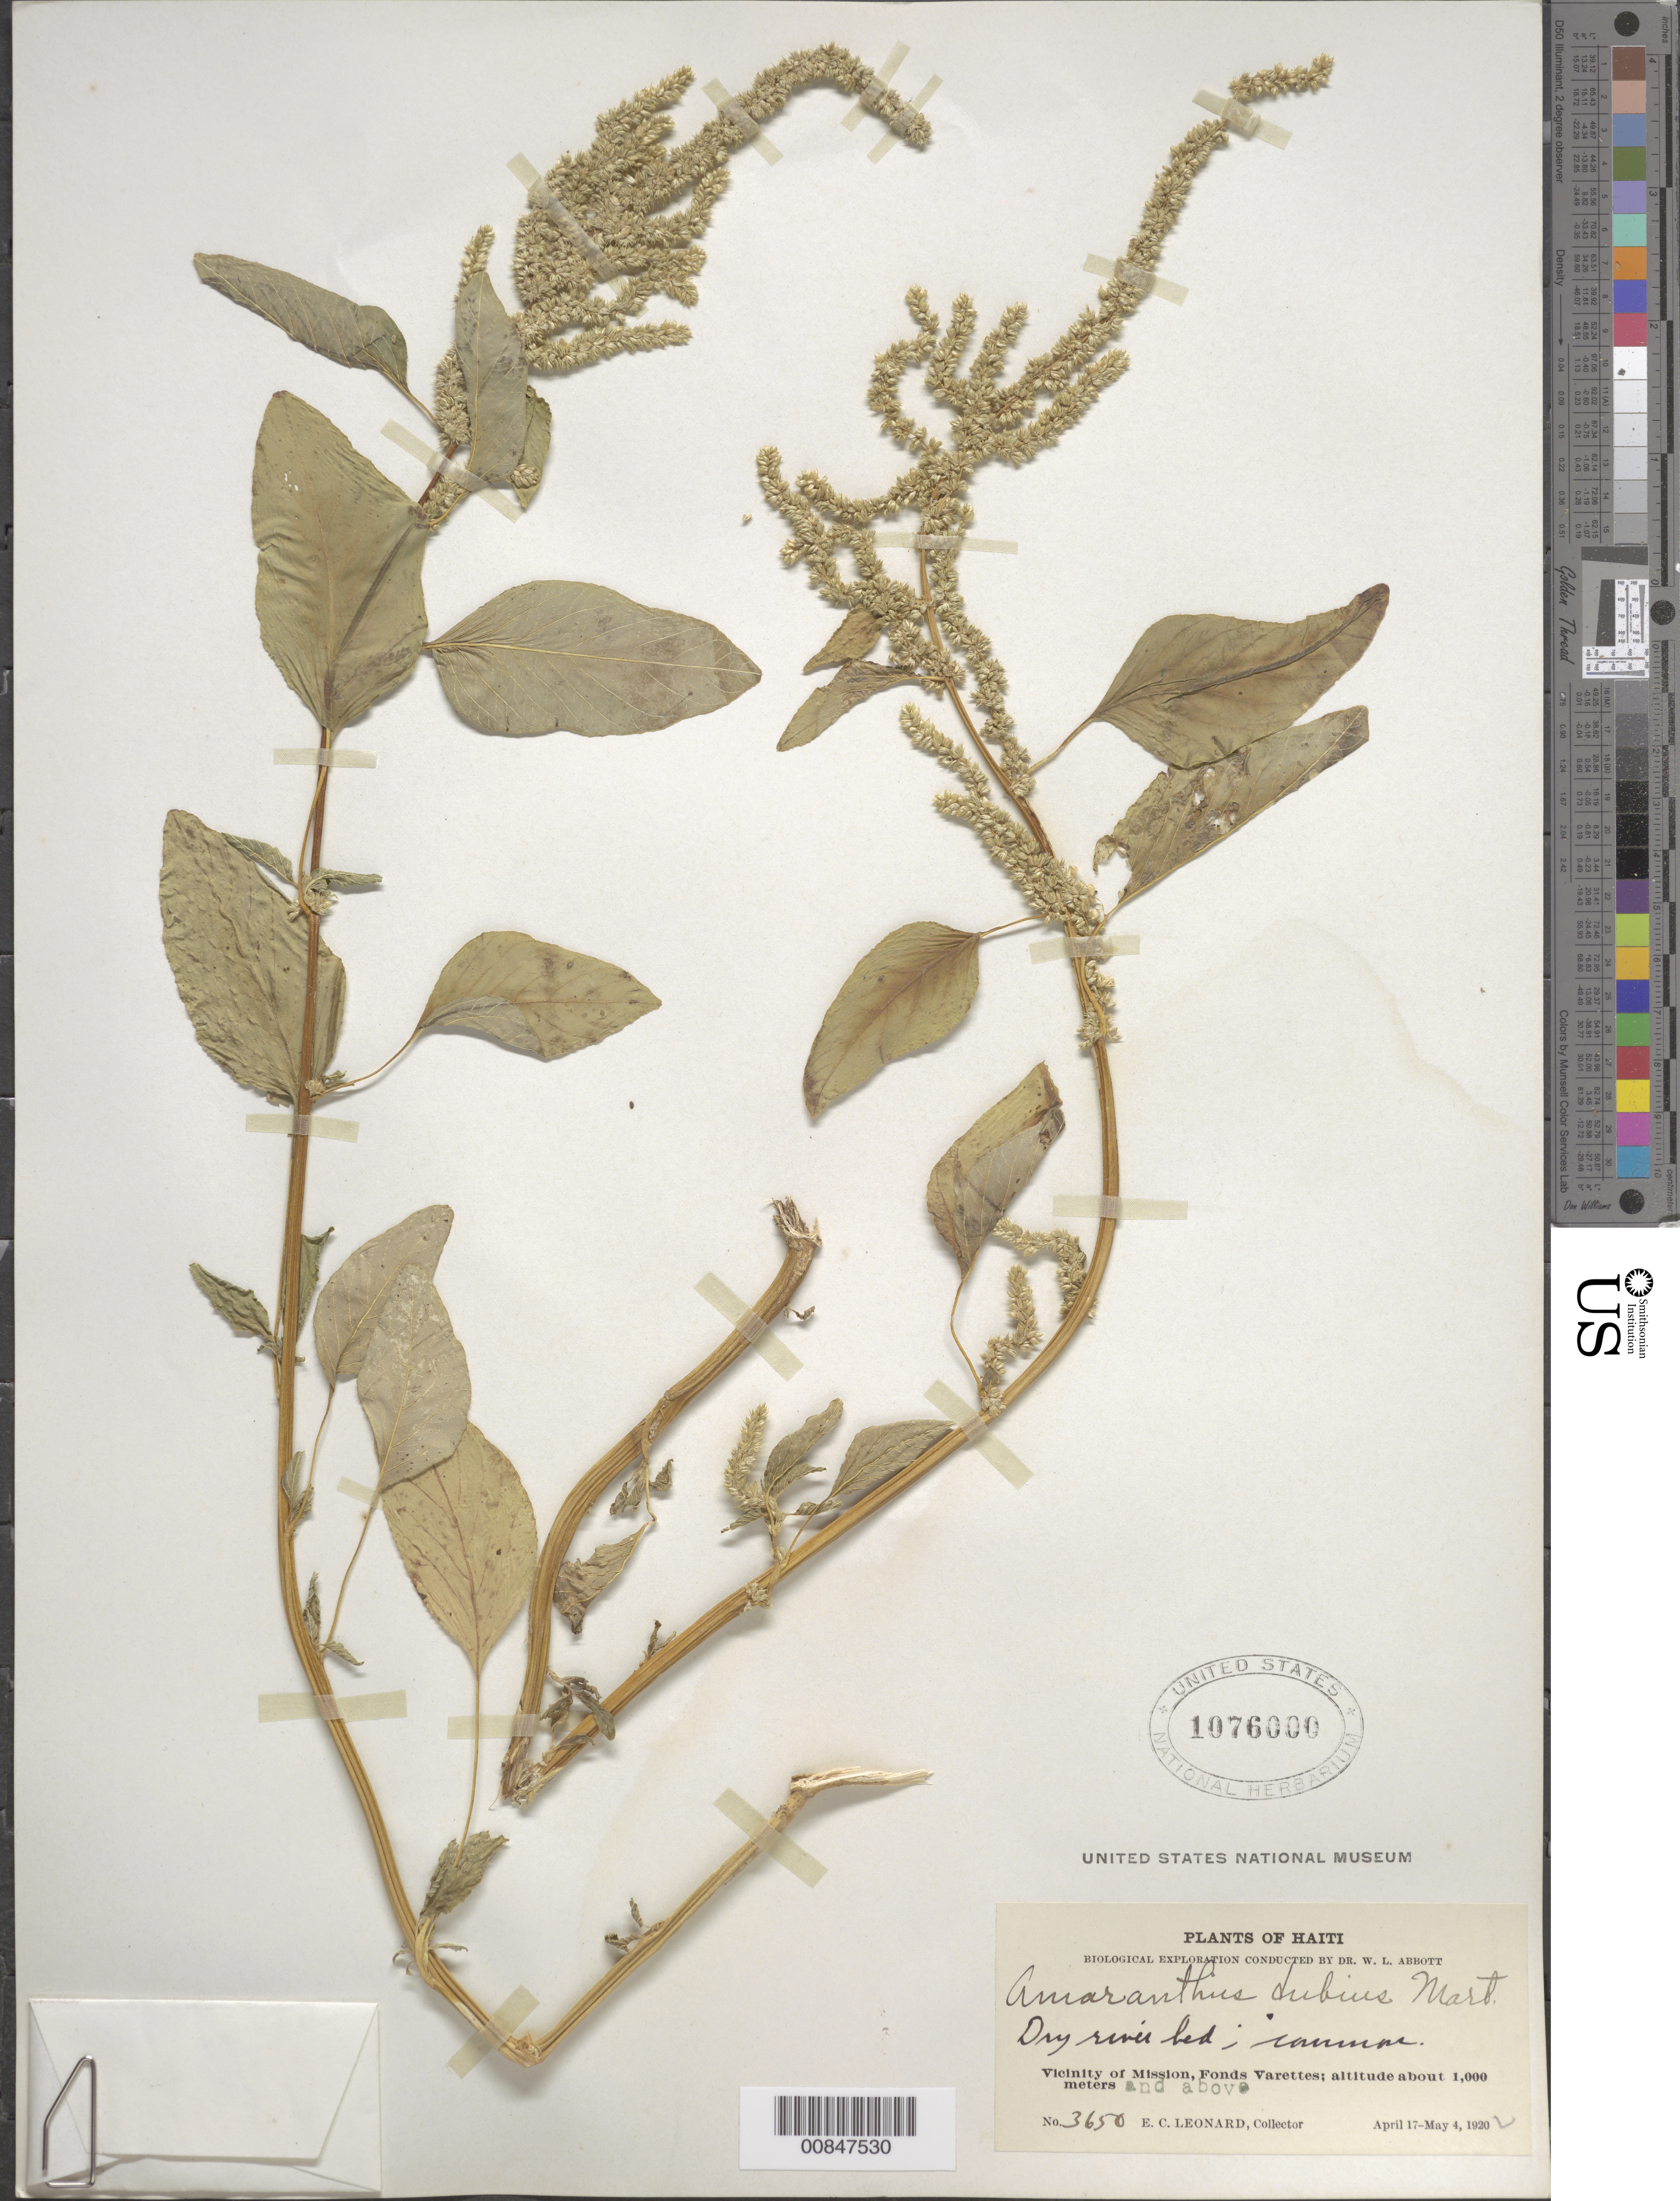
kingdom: Plantae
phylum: Tracheophyta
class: Magnoliopsida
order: Caryophyllales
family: Amaranthaceae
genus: Amaranthus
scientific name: Amaranthus dubius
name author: Mart. ex Thell.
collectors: E. C. Leonard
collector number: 3650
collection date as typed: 17 Apr 1920 to 04 May 1920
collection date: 1920-04-17/1920-05-04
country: Haiti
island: Hispaniola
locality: Vicinity of Mission, Fonds Varettes.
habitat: Dry river bed.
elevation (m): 1000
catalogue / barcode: US 1076000